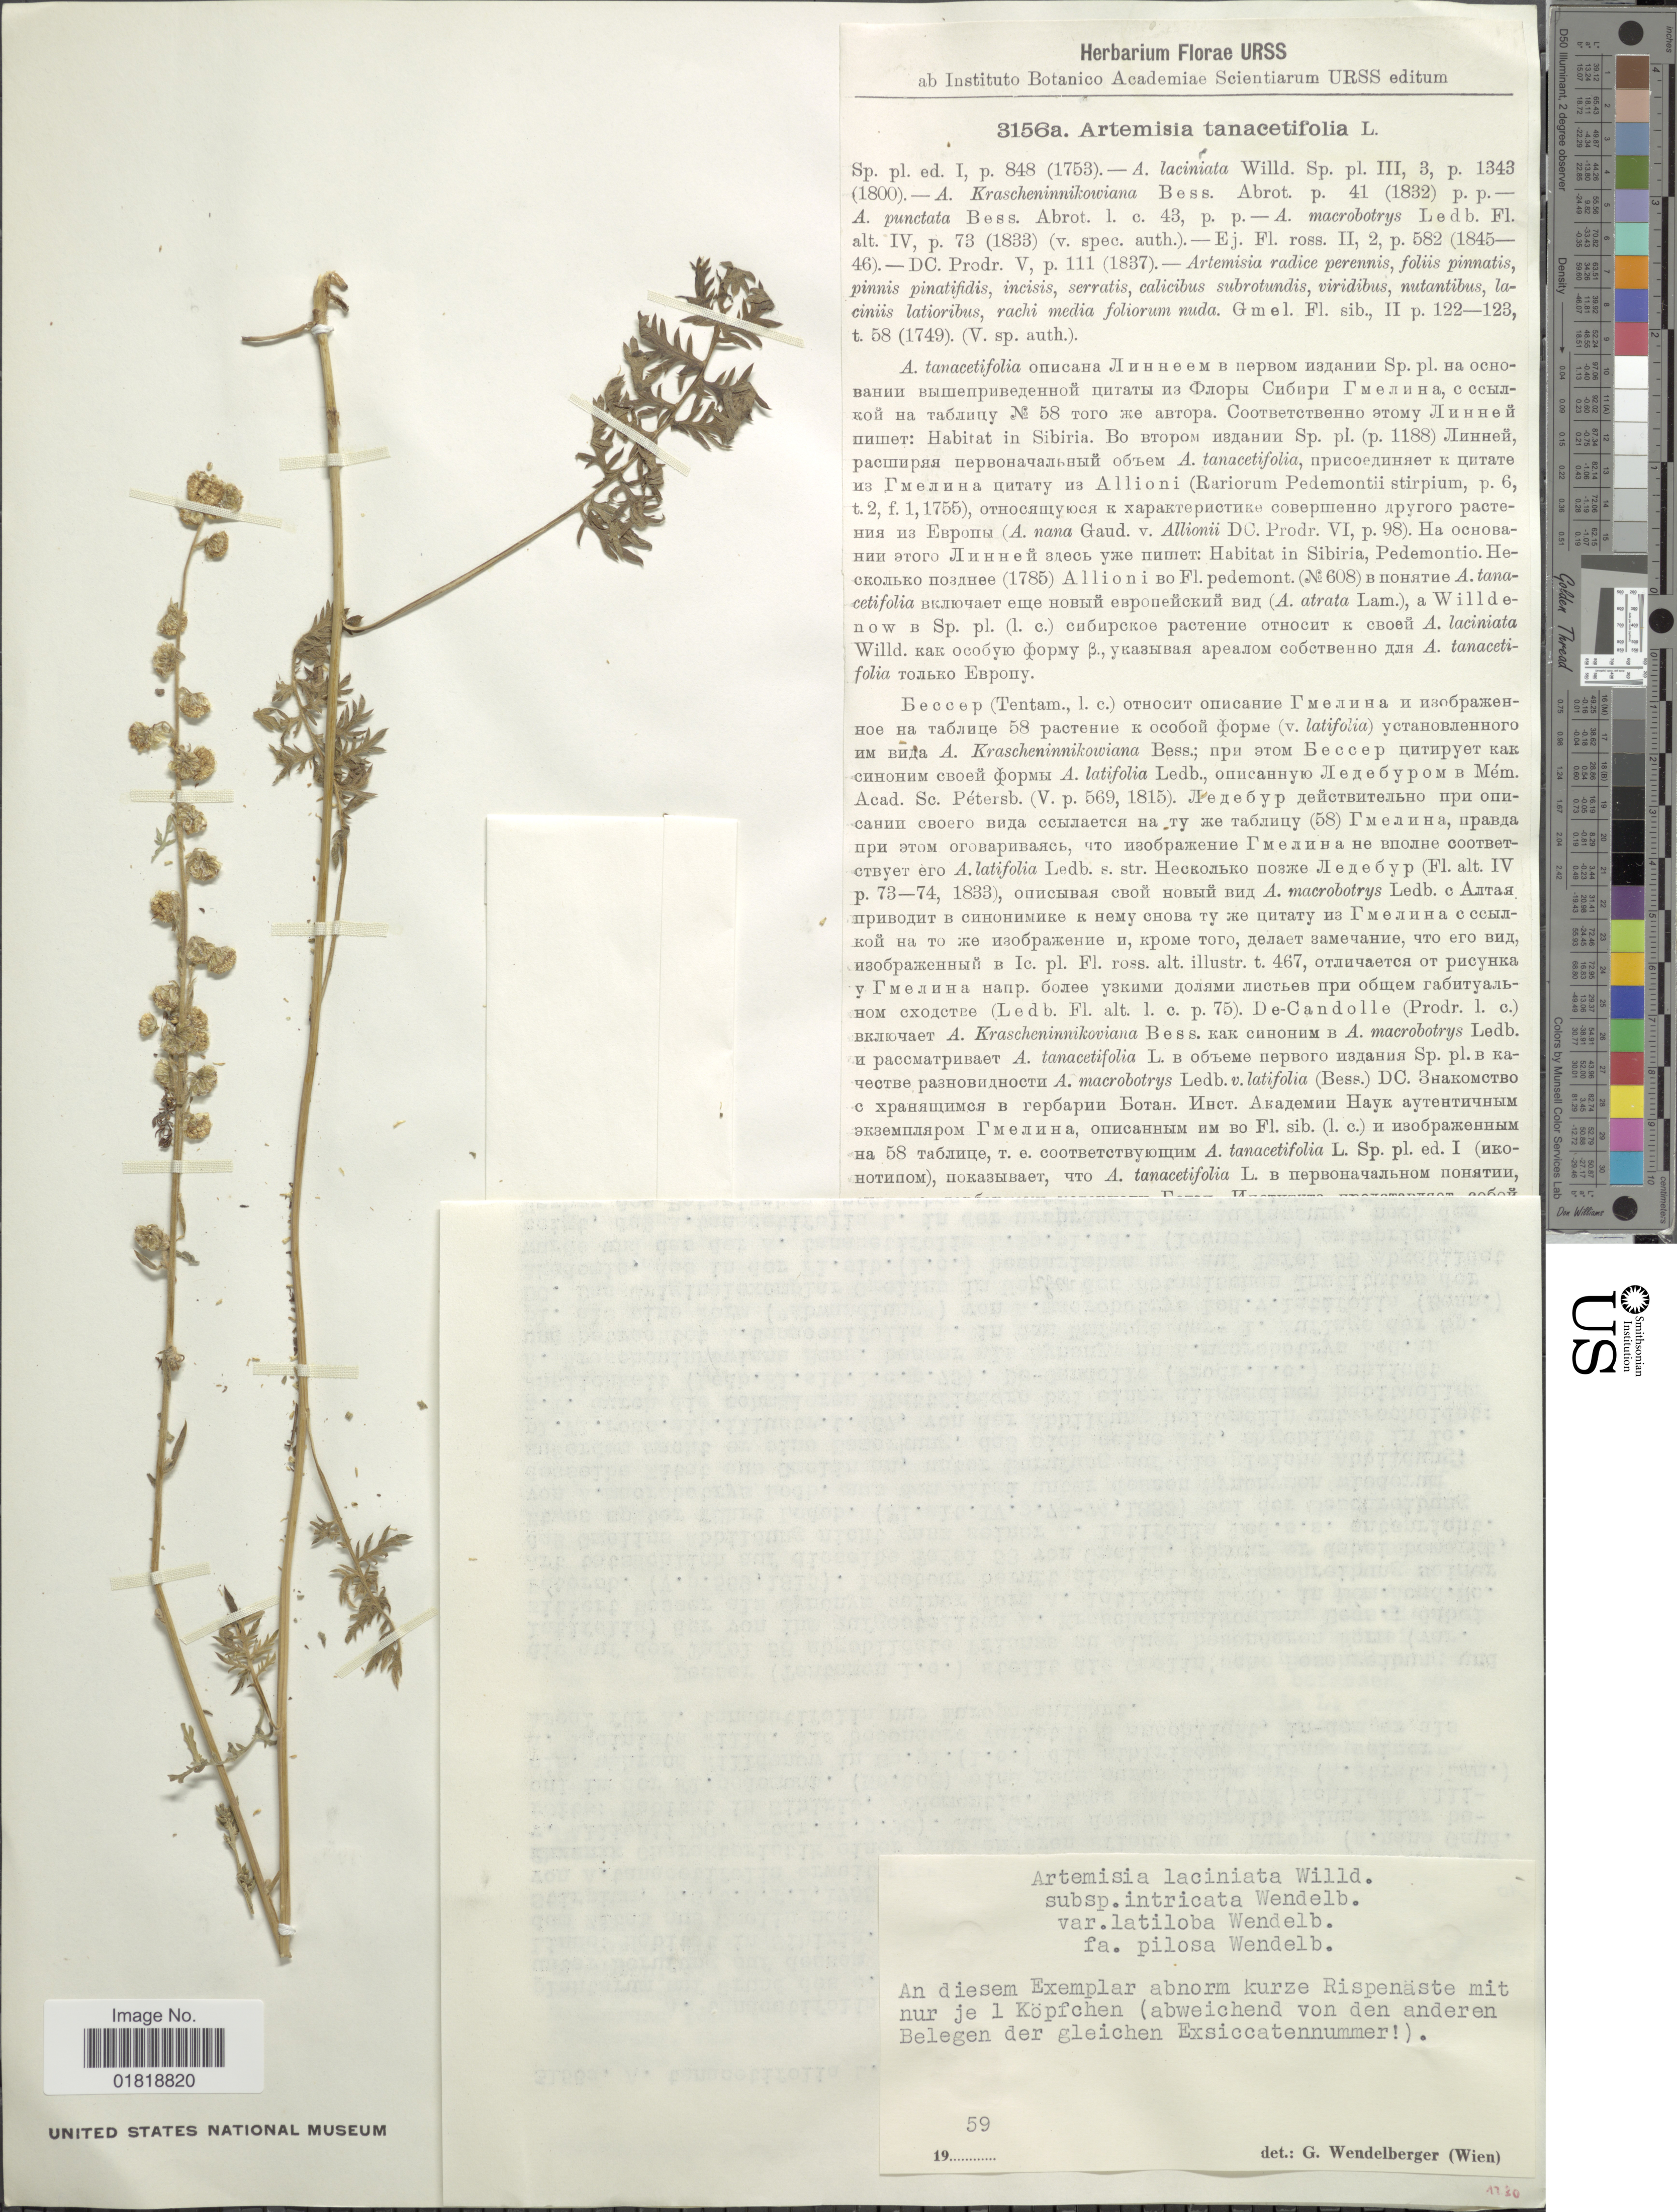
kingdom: Plantae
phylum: Tracheophyta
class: Magnoliopsida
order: Asterales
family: Asteraceae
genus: Artemisia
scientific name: Artemisia laciniata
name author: Willd.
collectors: ex herb. Florae URSS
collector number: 3156a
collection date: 1959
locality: An diesem Exemplar abnorm kurze Ri [semäste mit nur je l Köpfchen (abweichend von den anderen, Belegen der gleichen Exsiccatennumer) [unsure placement]